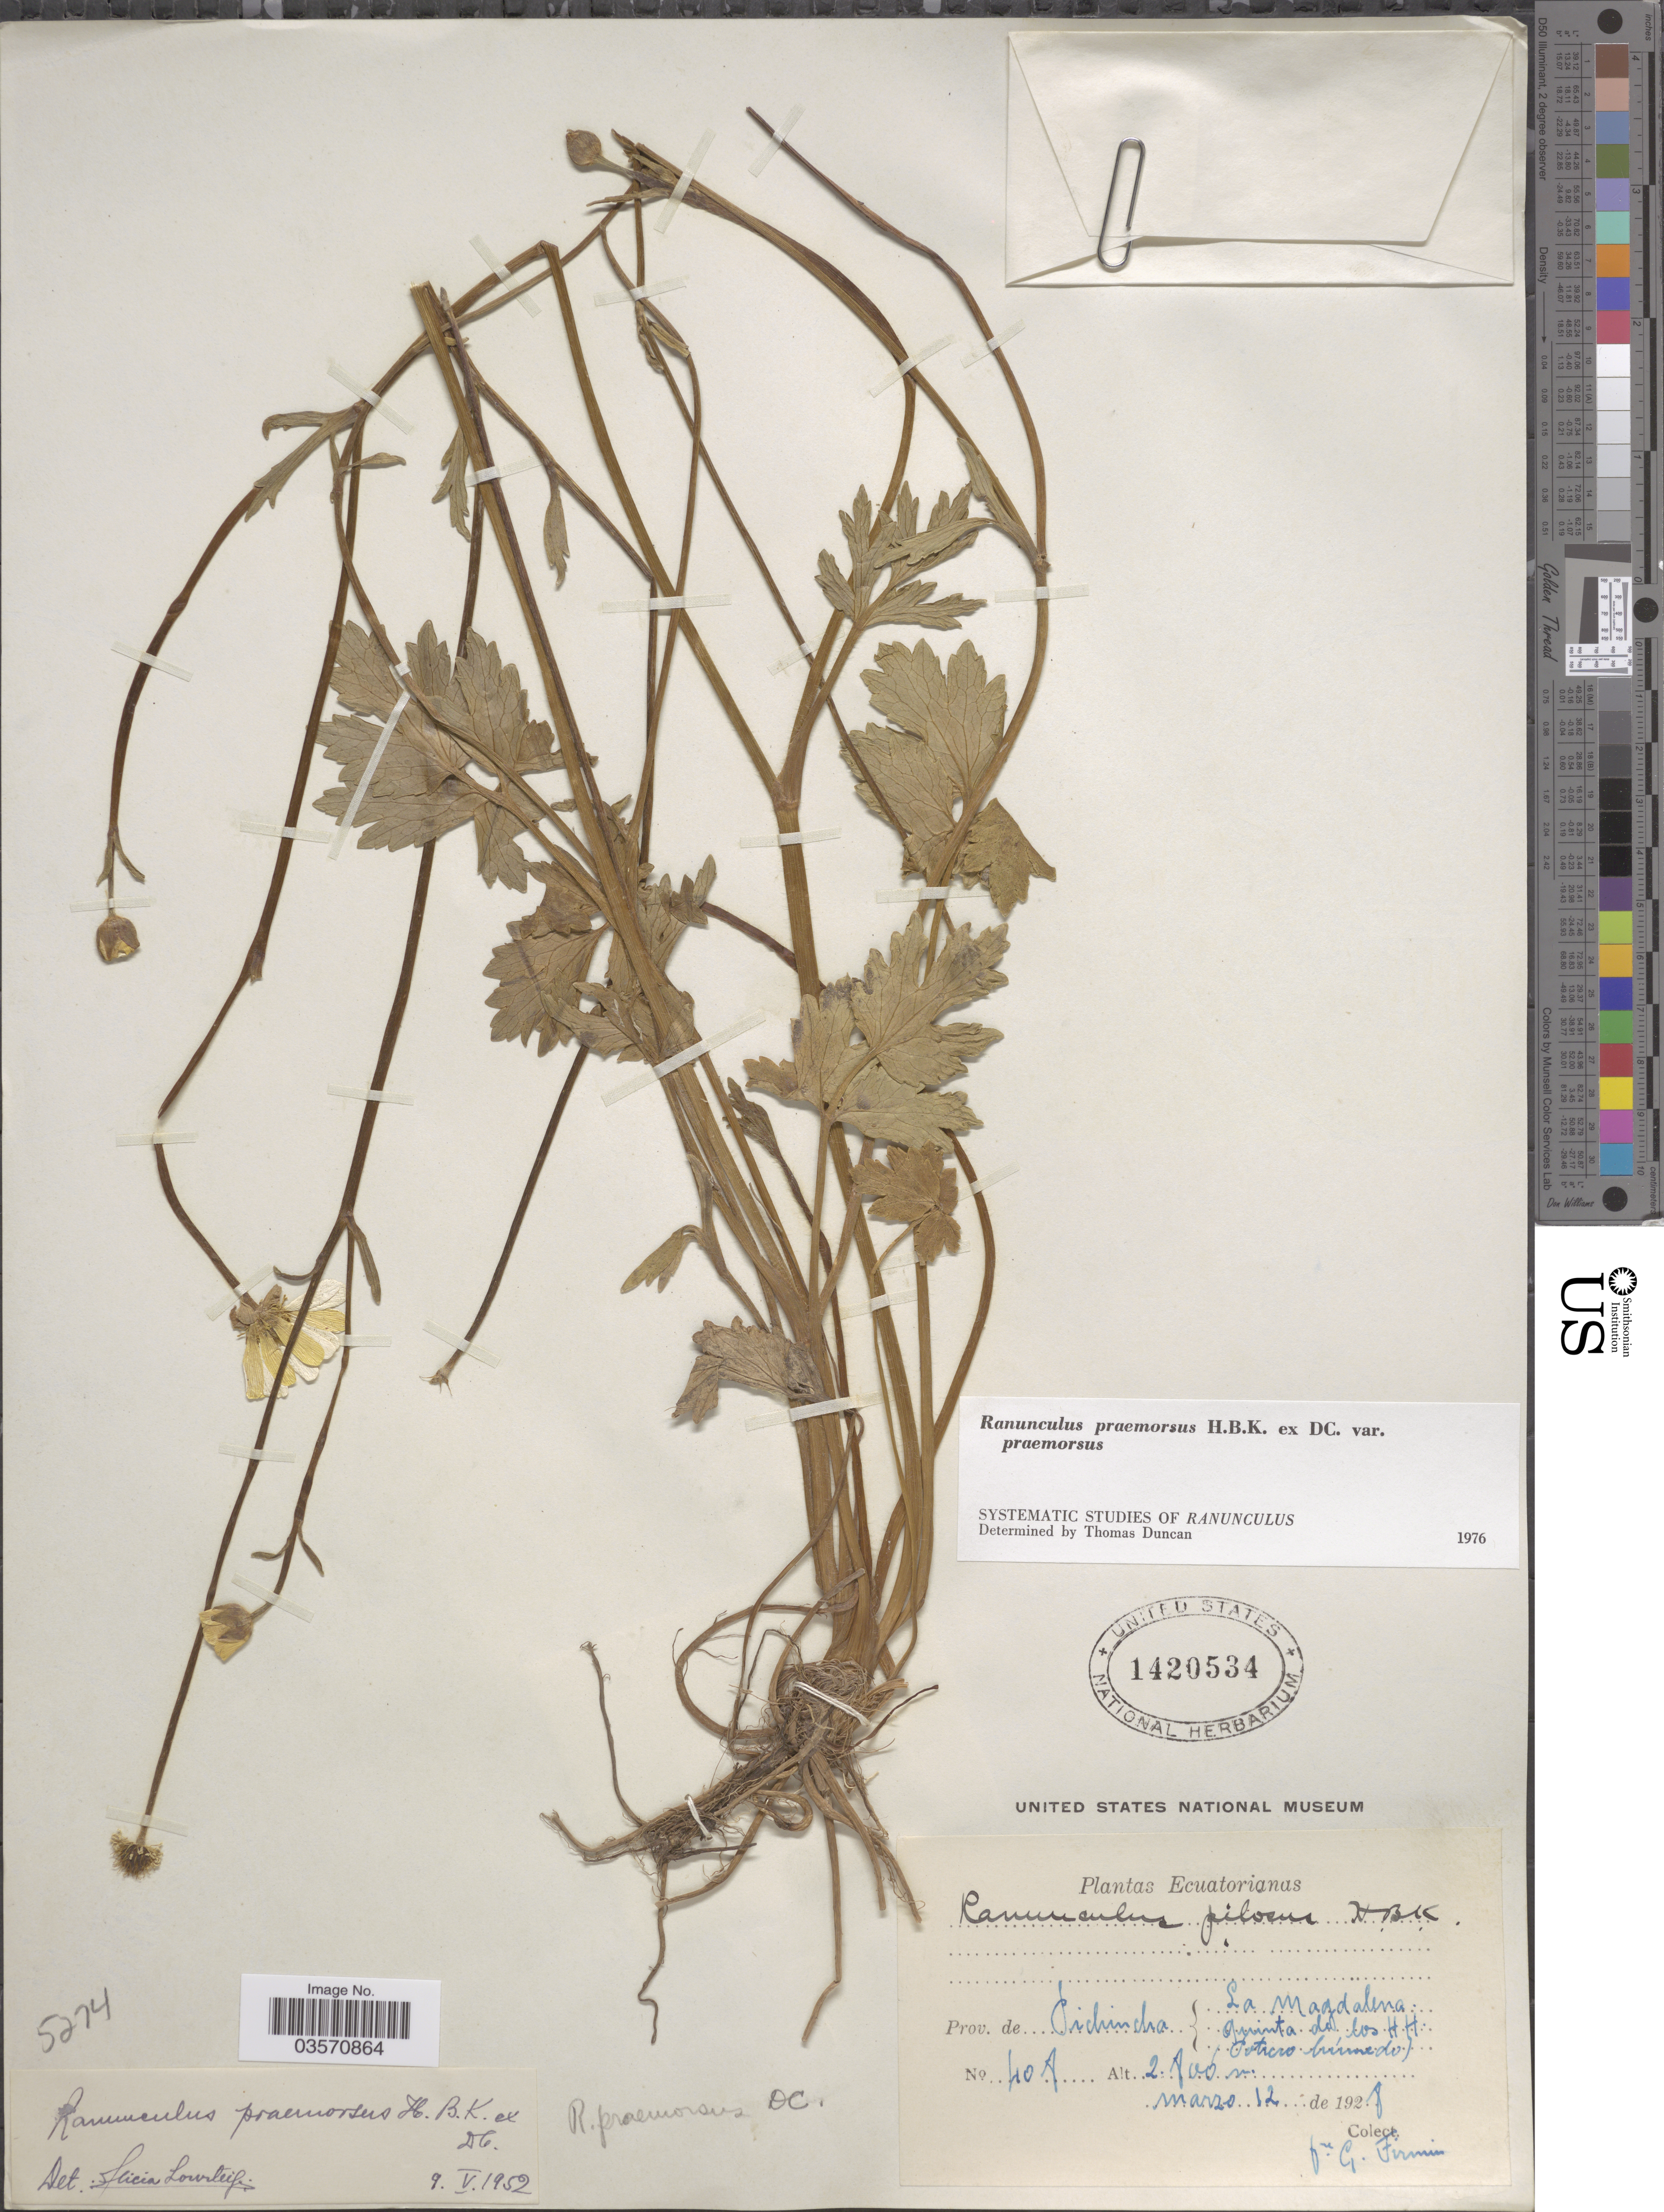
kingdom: Plantae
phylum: Tracheophyta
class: Magnoliopsida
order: Ranunculales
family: Ranunculaceae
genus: Ranunculus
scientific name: Ranunculus praemorsus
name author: Kunth ex DC.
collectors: F. Firmin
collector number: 408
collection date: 1928-03-12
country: Ecuador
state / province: Pichincha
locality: La Magdalena. Quinta de los H H Protrero humedo.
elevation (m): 2800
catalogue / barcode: US 1420534